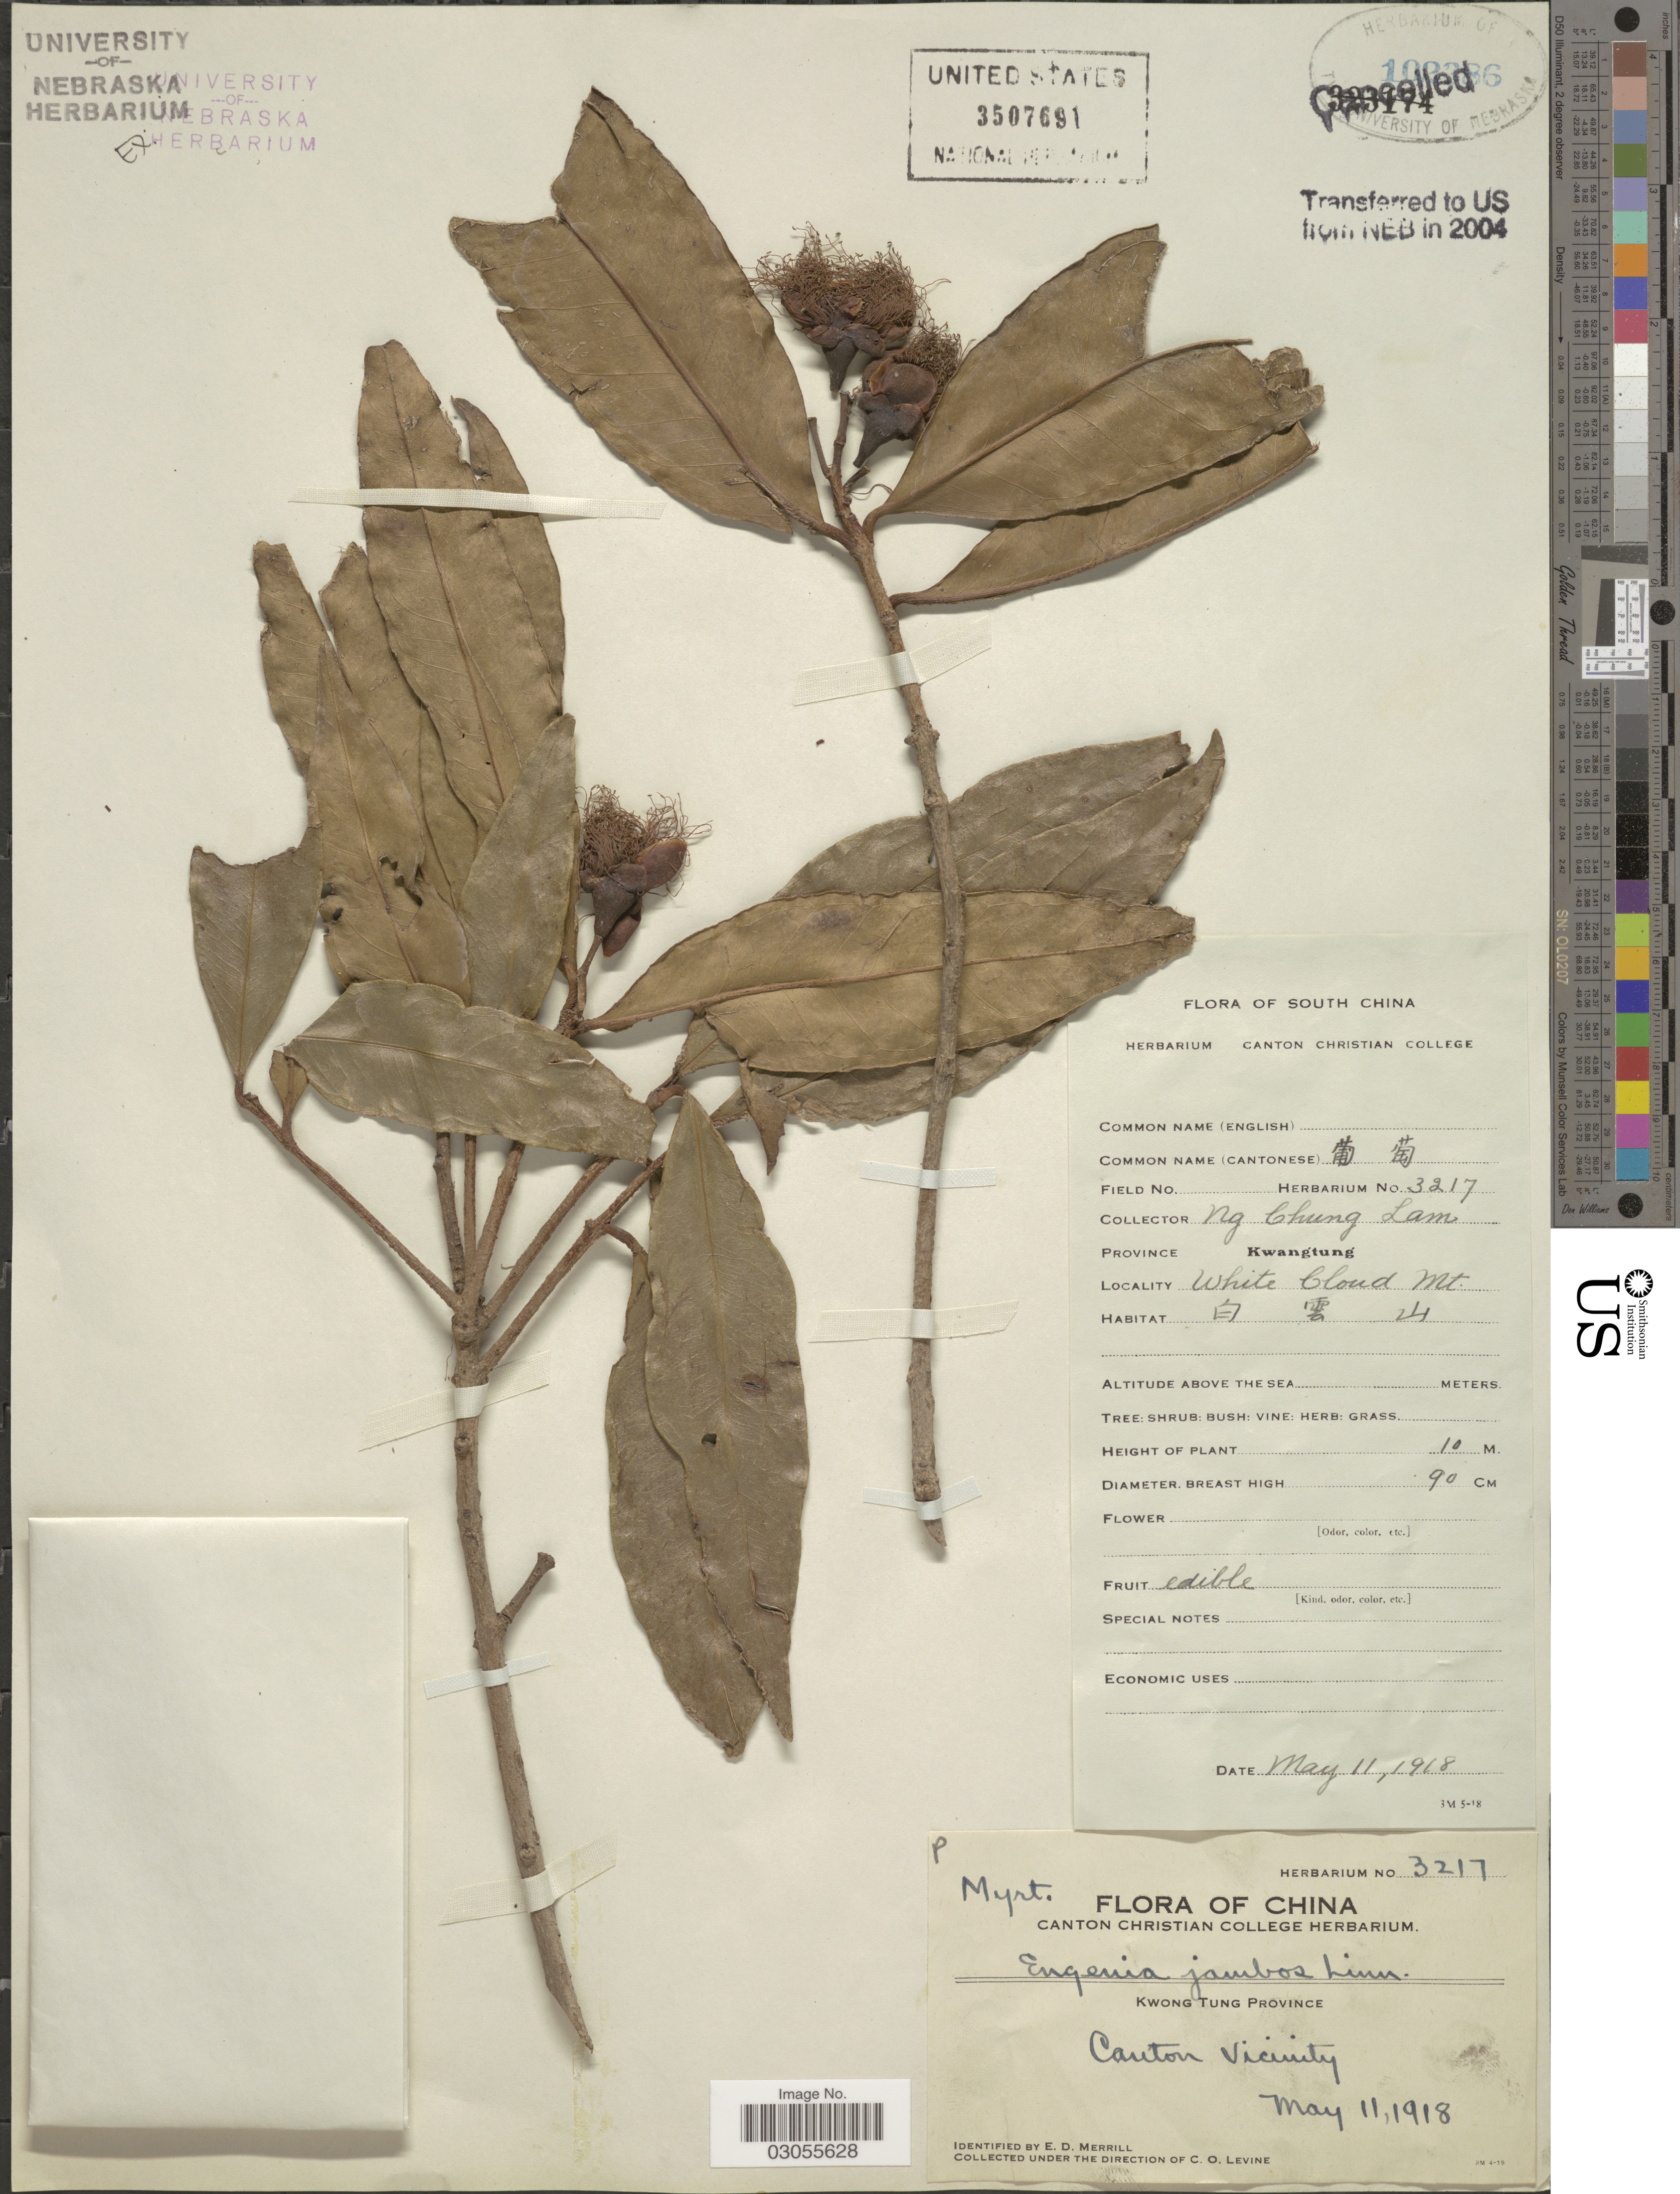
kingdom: Plantae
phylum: Tracheophyta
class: Magnoliopsida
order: Myrtales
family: Myrtaceae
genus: Syzygium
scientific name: Syzygium jambos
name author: (L.) Alston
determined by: Strong, Mark T., (BOT), Smithsonian Institution - National Museum of Natural History (UNITED STATES)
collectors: C. L. Ng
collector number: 3217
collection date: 1918-05-11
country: China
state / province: Guangdong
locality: Province Kwangtung. Canton Vicinity. White Cloud Mt. Kwong Tung Province. South China.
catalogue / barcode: US 3507691